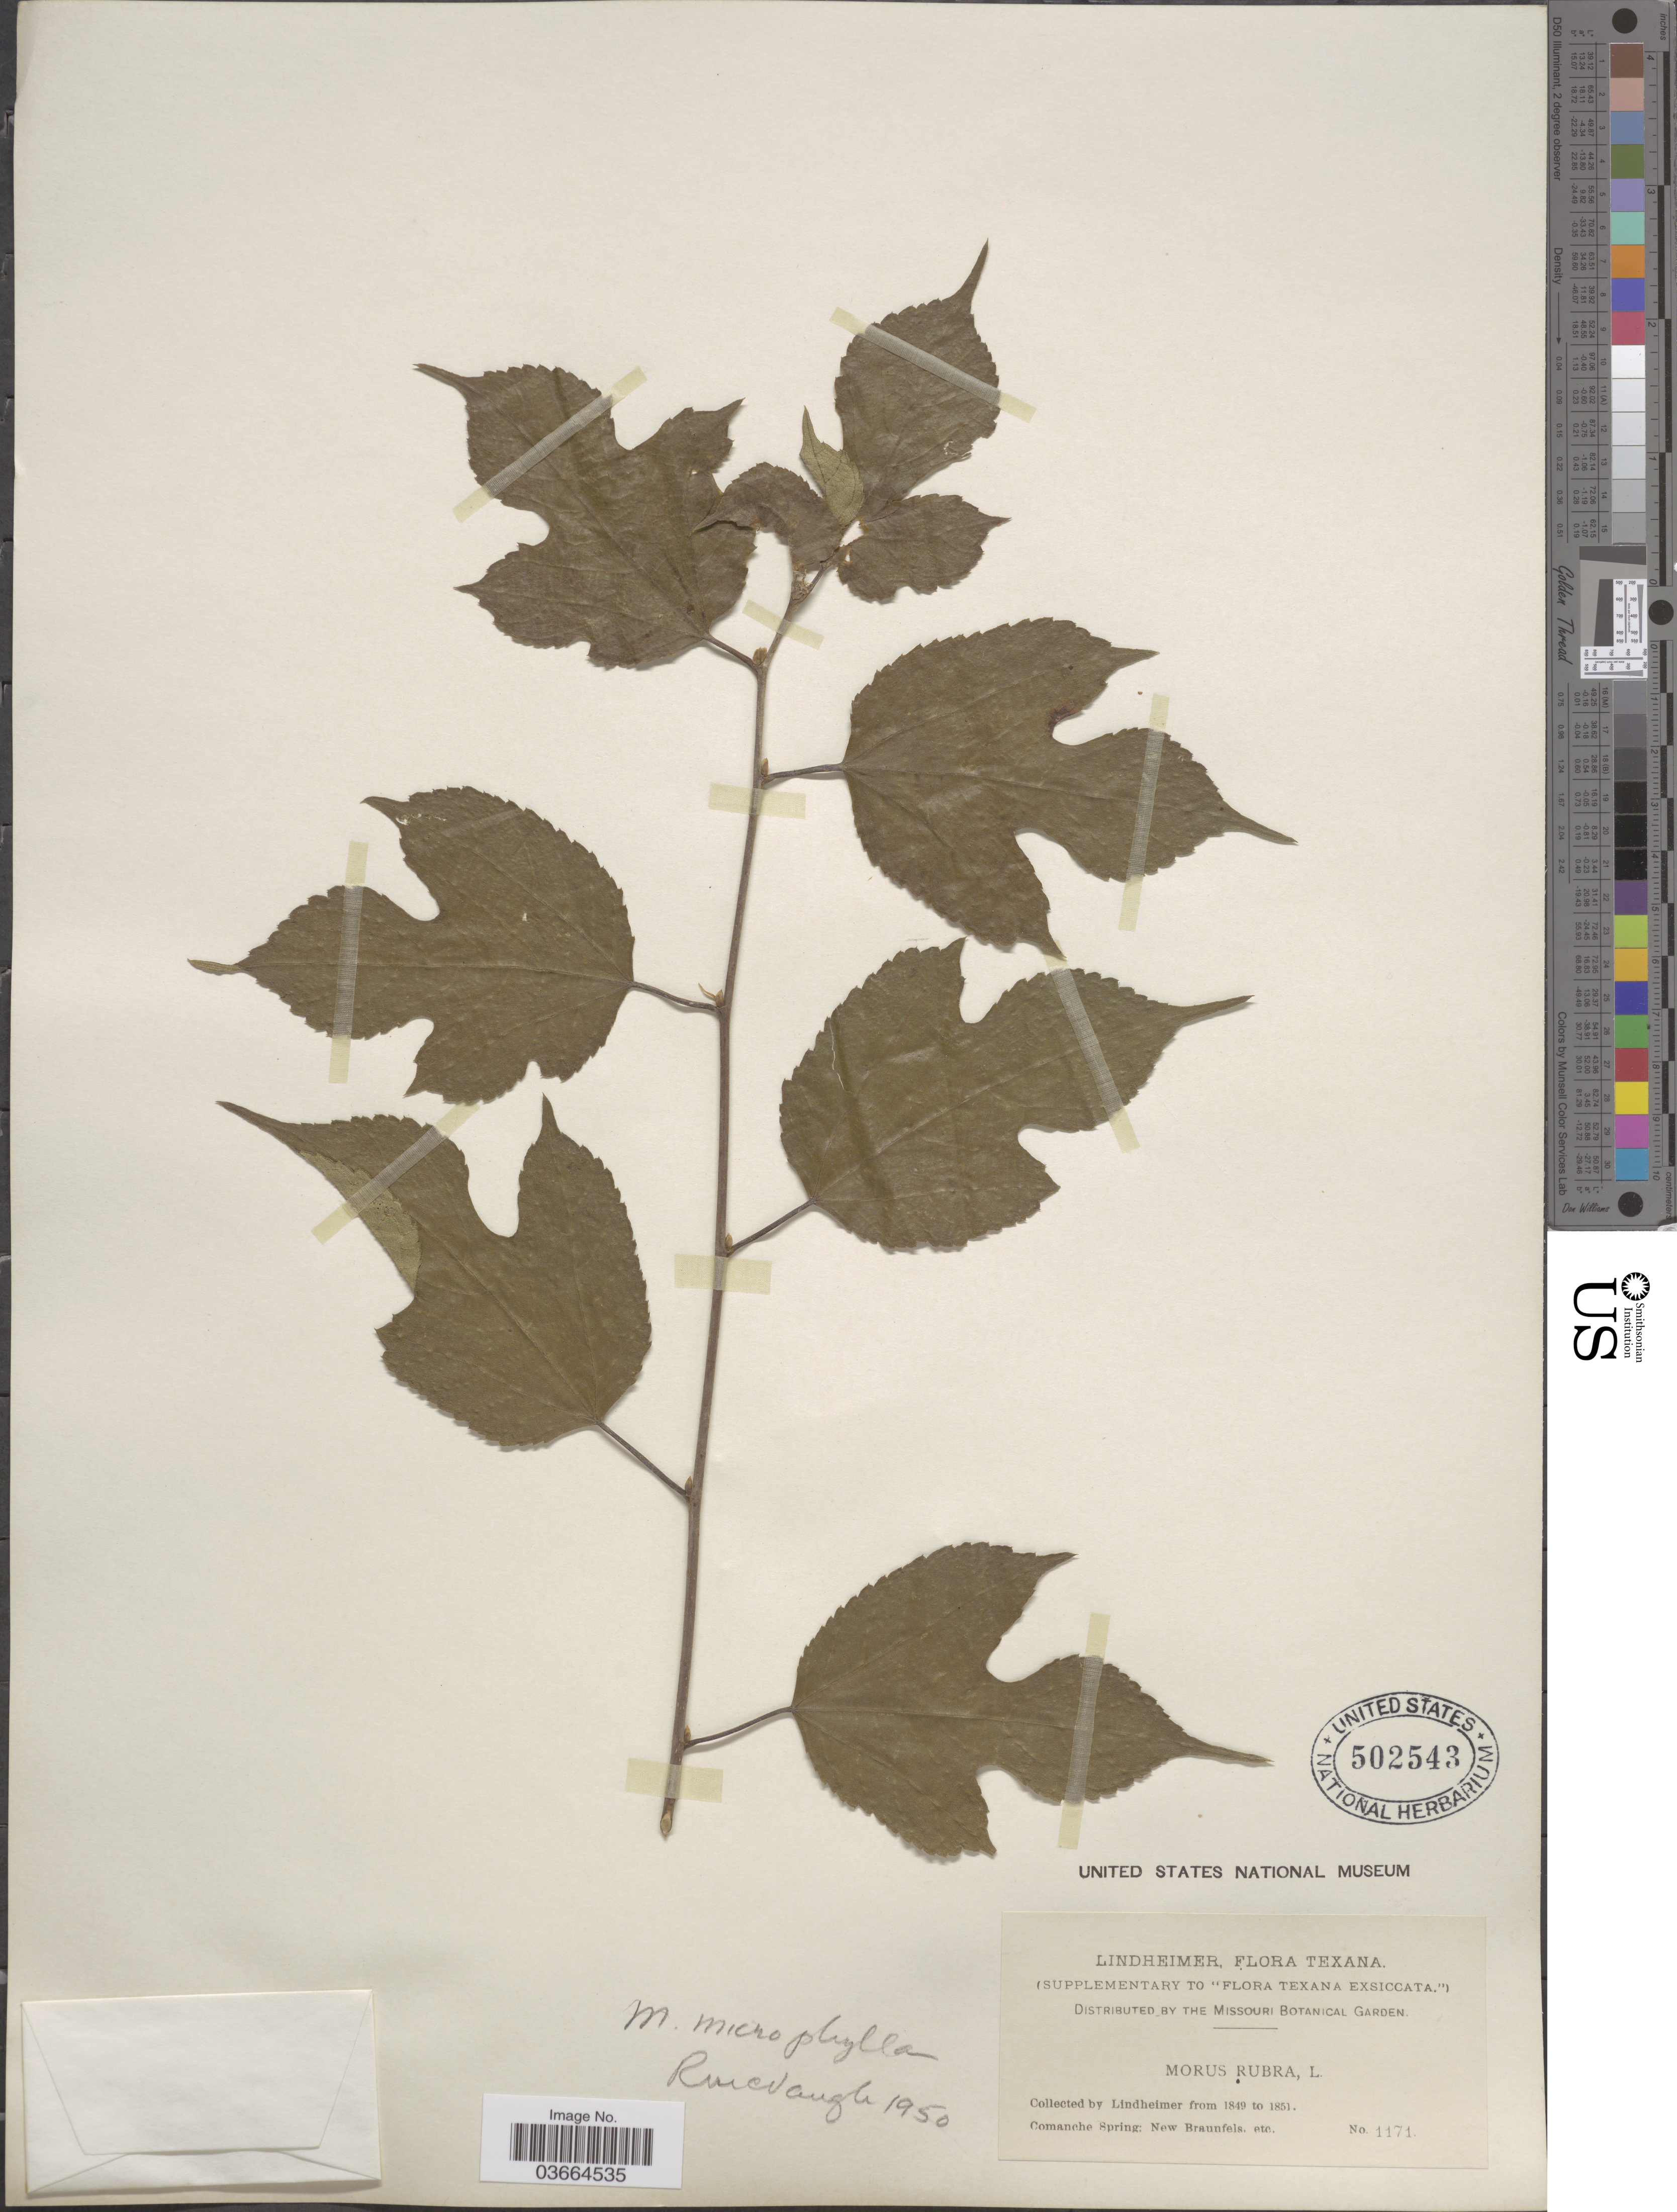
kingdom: Plantae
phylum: Tracheophyta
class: Magnoliopsida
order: Rosales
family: Moraceae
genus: Morus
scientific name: Morus microphylla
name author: Buckley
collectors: -. Lindheimer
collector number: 1171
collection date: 1849/1851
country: United States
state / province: Texas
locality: Comanche Spring: New Braunfels, etc.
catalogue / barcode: US 502543